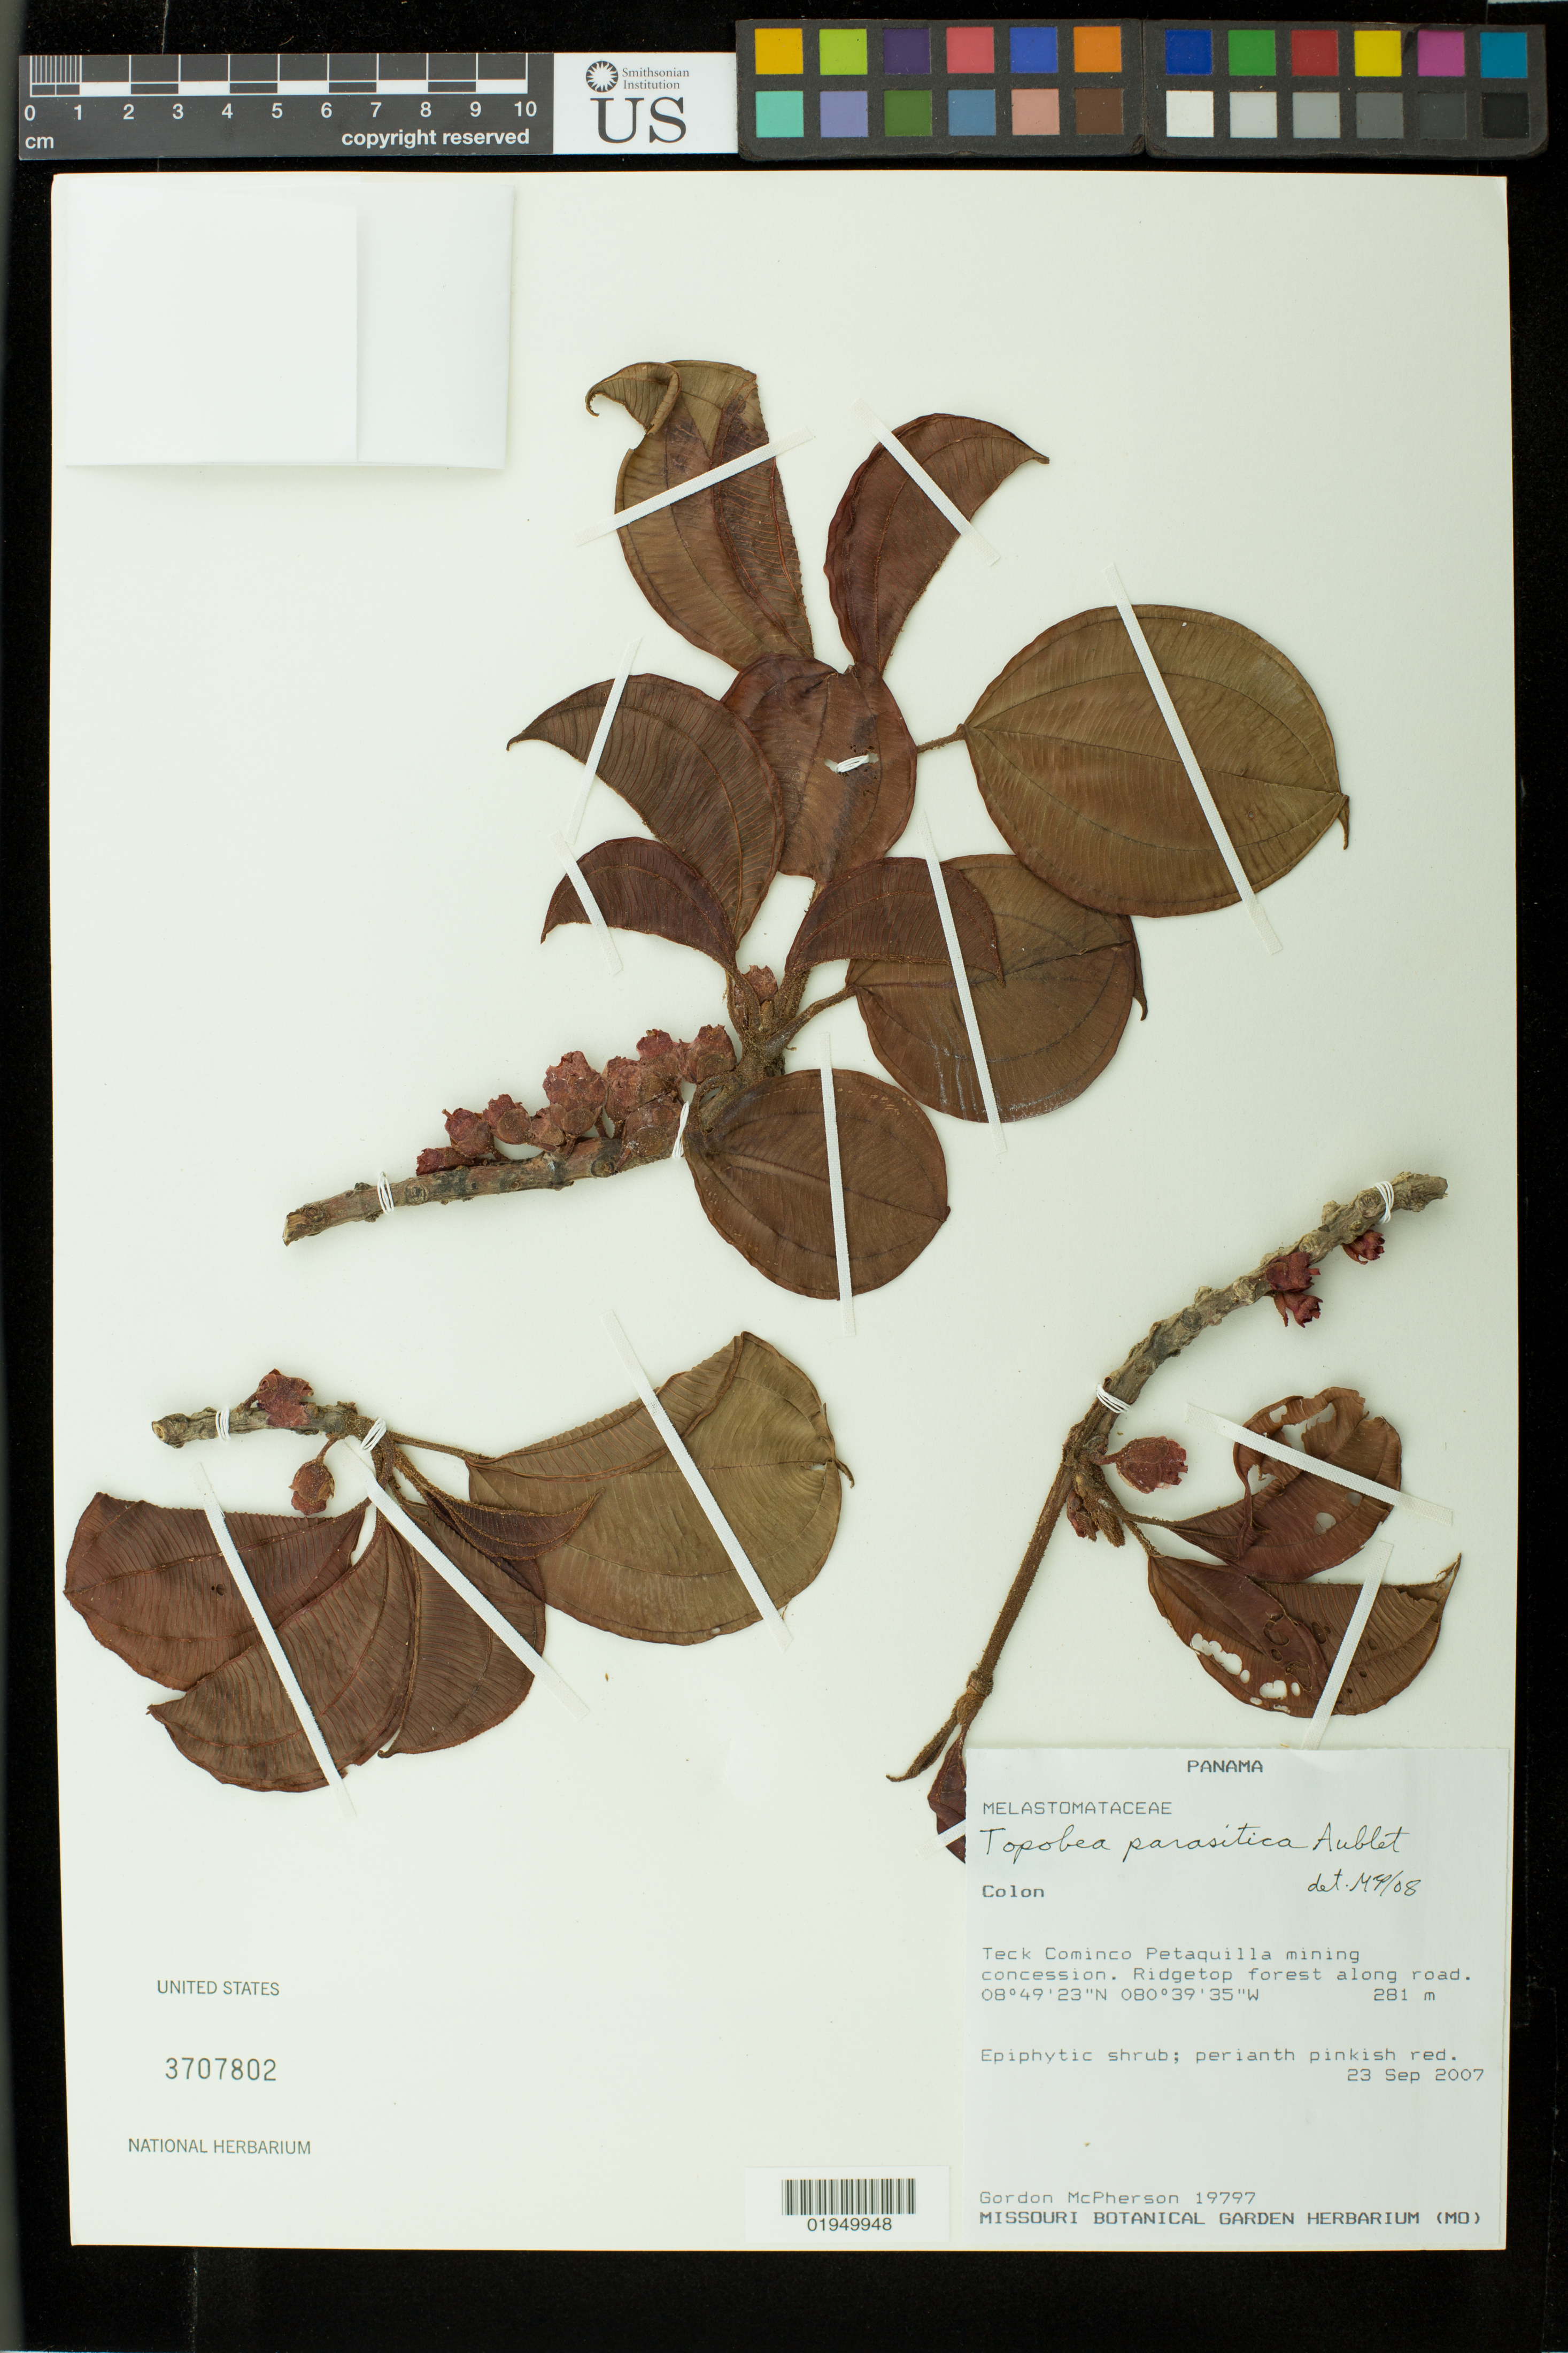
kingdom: Plantae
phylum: Tracheophyta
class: Magnoliopsida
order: Myrtales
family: Melastomataceae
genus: Topobea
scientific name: Topobea parasitica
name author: Aubl.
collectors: G. D. McPherson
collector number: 19797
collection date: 2007-09-23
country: Panama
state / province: Colón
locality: Teck Cominco Petaquilla mining concession.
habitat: Ridgetop forest along road.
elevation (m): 281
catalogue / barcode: US 3707802